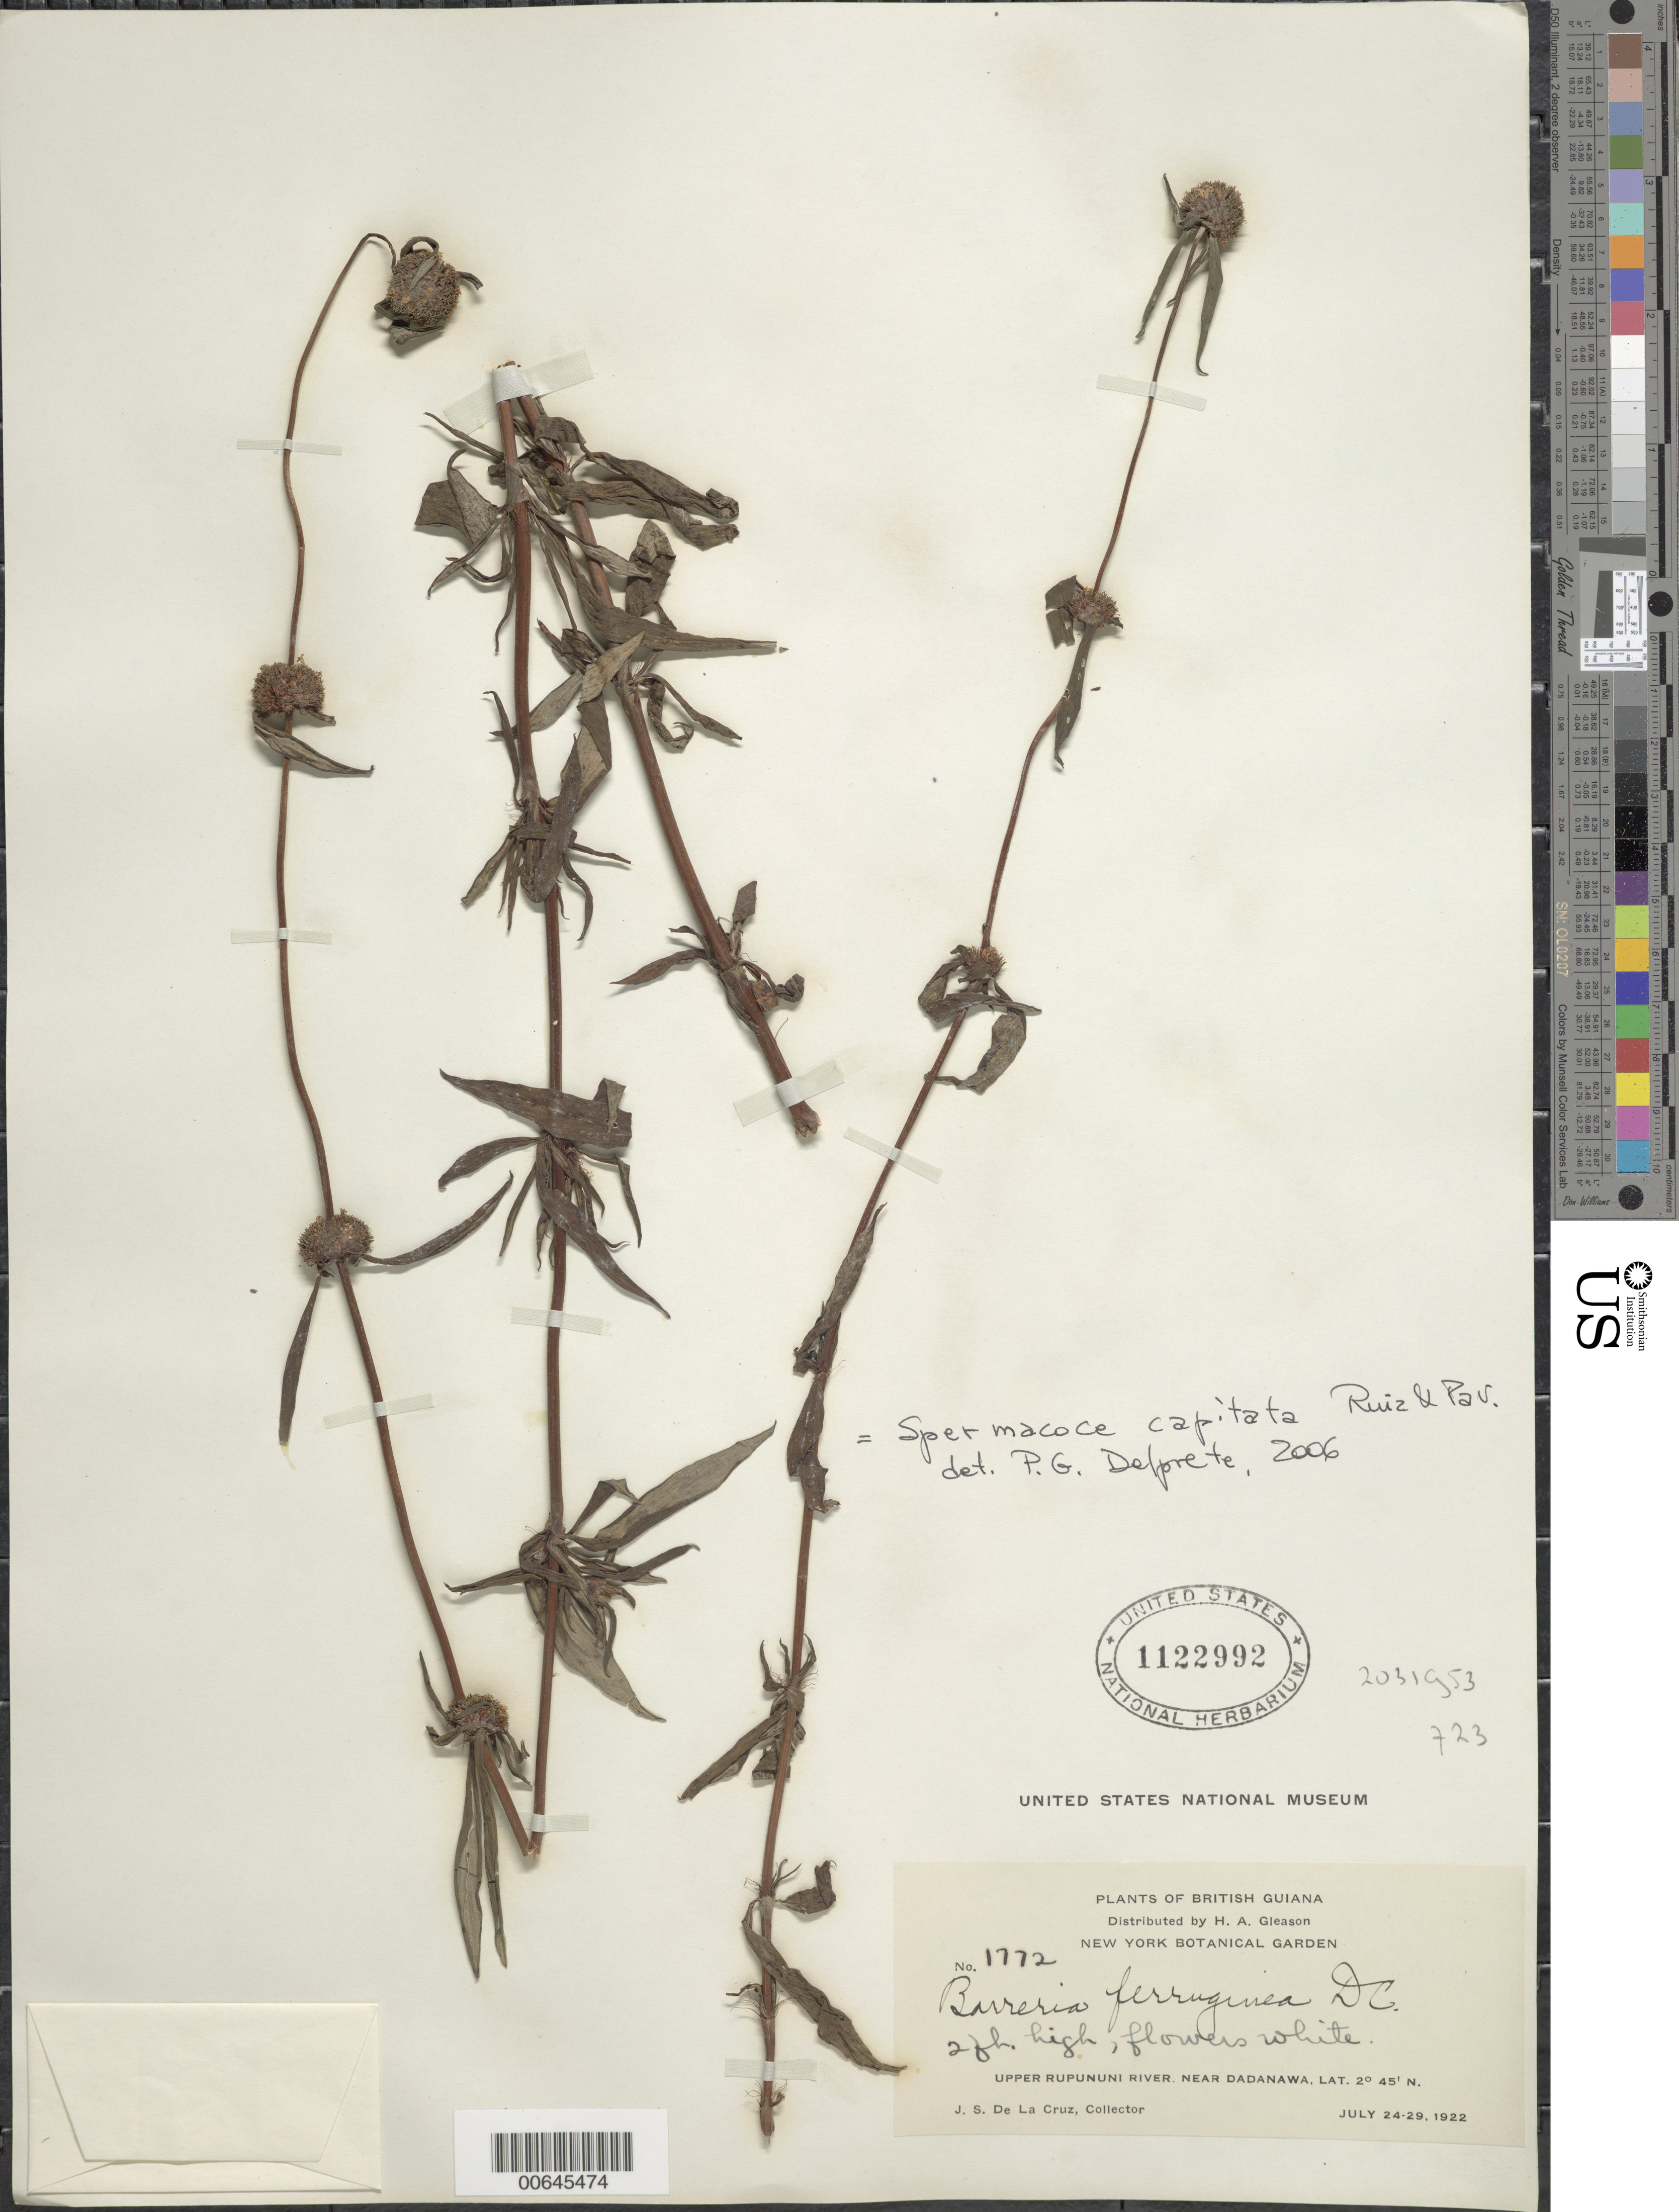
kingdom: Plantae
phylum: Tracheophyta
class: Magnoliopsida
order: Gentianales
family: Rubiaceae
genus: Spermacoce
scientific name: Spermacoce capitata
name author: Ruiz & Pav.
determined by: Delprete, P. G., Herb. de Guyane Cay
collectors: J. S. de la Cruz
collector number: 1772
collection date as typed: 24-Jul-22 to 29-Jul-22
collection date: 1922-07-24/1922-07-29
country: Guyana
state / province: U. Takutu-U. Essequibo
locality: Dadanawa, near, upper Rupununi R.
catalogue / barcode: US 1122992